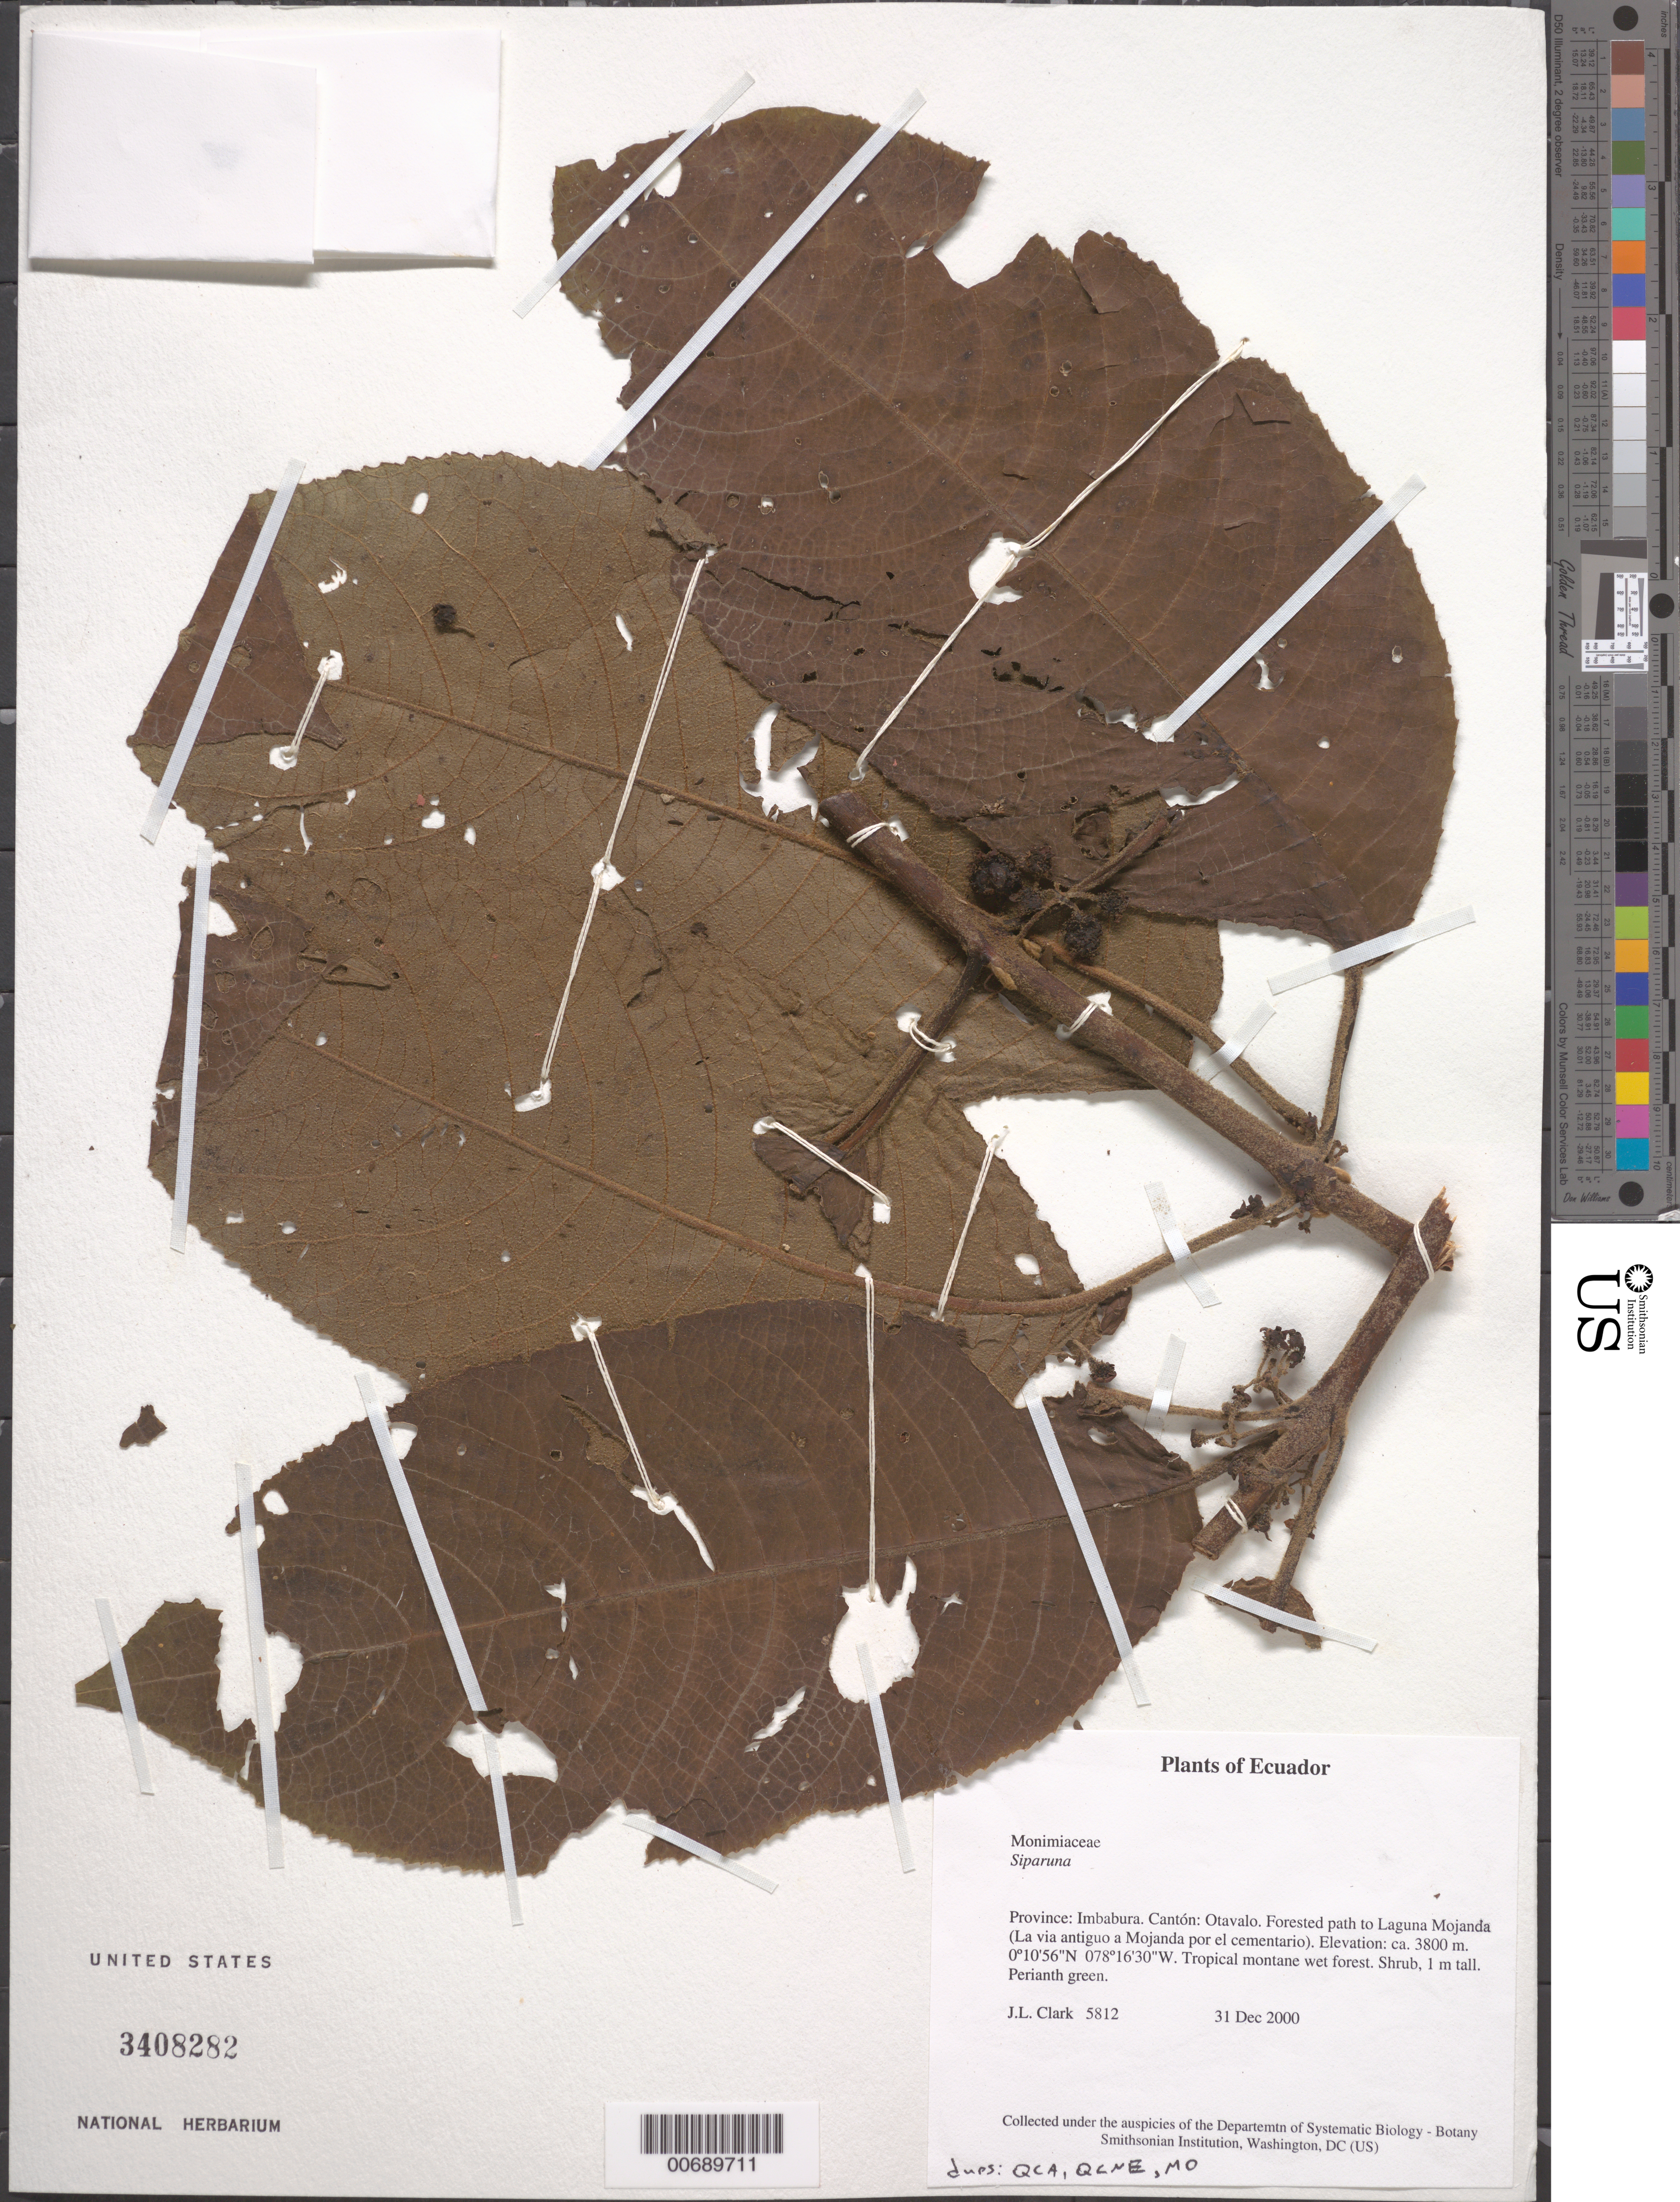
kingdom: Plantae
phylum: Tracheophyta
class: Magnoliopsida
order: Laurales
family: Siparunaceae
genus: Siparuna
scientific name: Siparuna sp.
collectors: J. L. Clark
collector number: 5812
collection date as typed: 31 Dec 2000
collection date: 2000-12-31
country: Ecuador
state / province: Imbabura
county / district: Otavalo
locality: Forested path to Laguna Mojanda (La via Antiguo a Mojanda por el Cementa Rio).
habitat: Tropical montane wet forest.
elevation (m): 3800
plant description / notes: MO, QCA, QCNE, US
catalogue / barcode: US 3408282